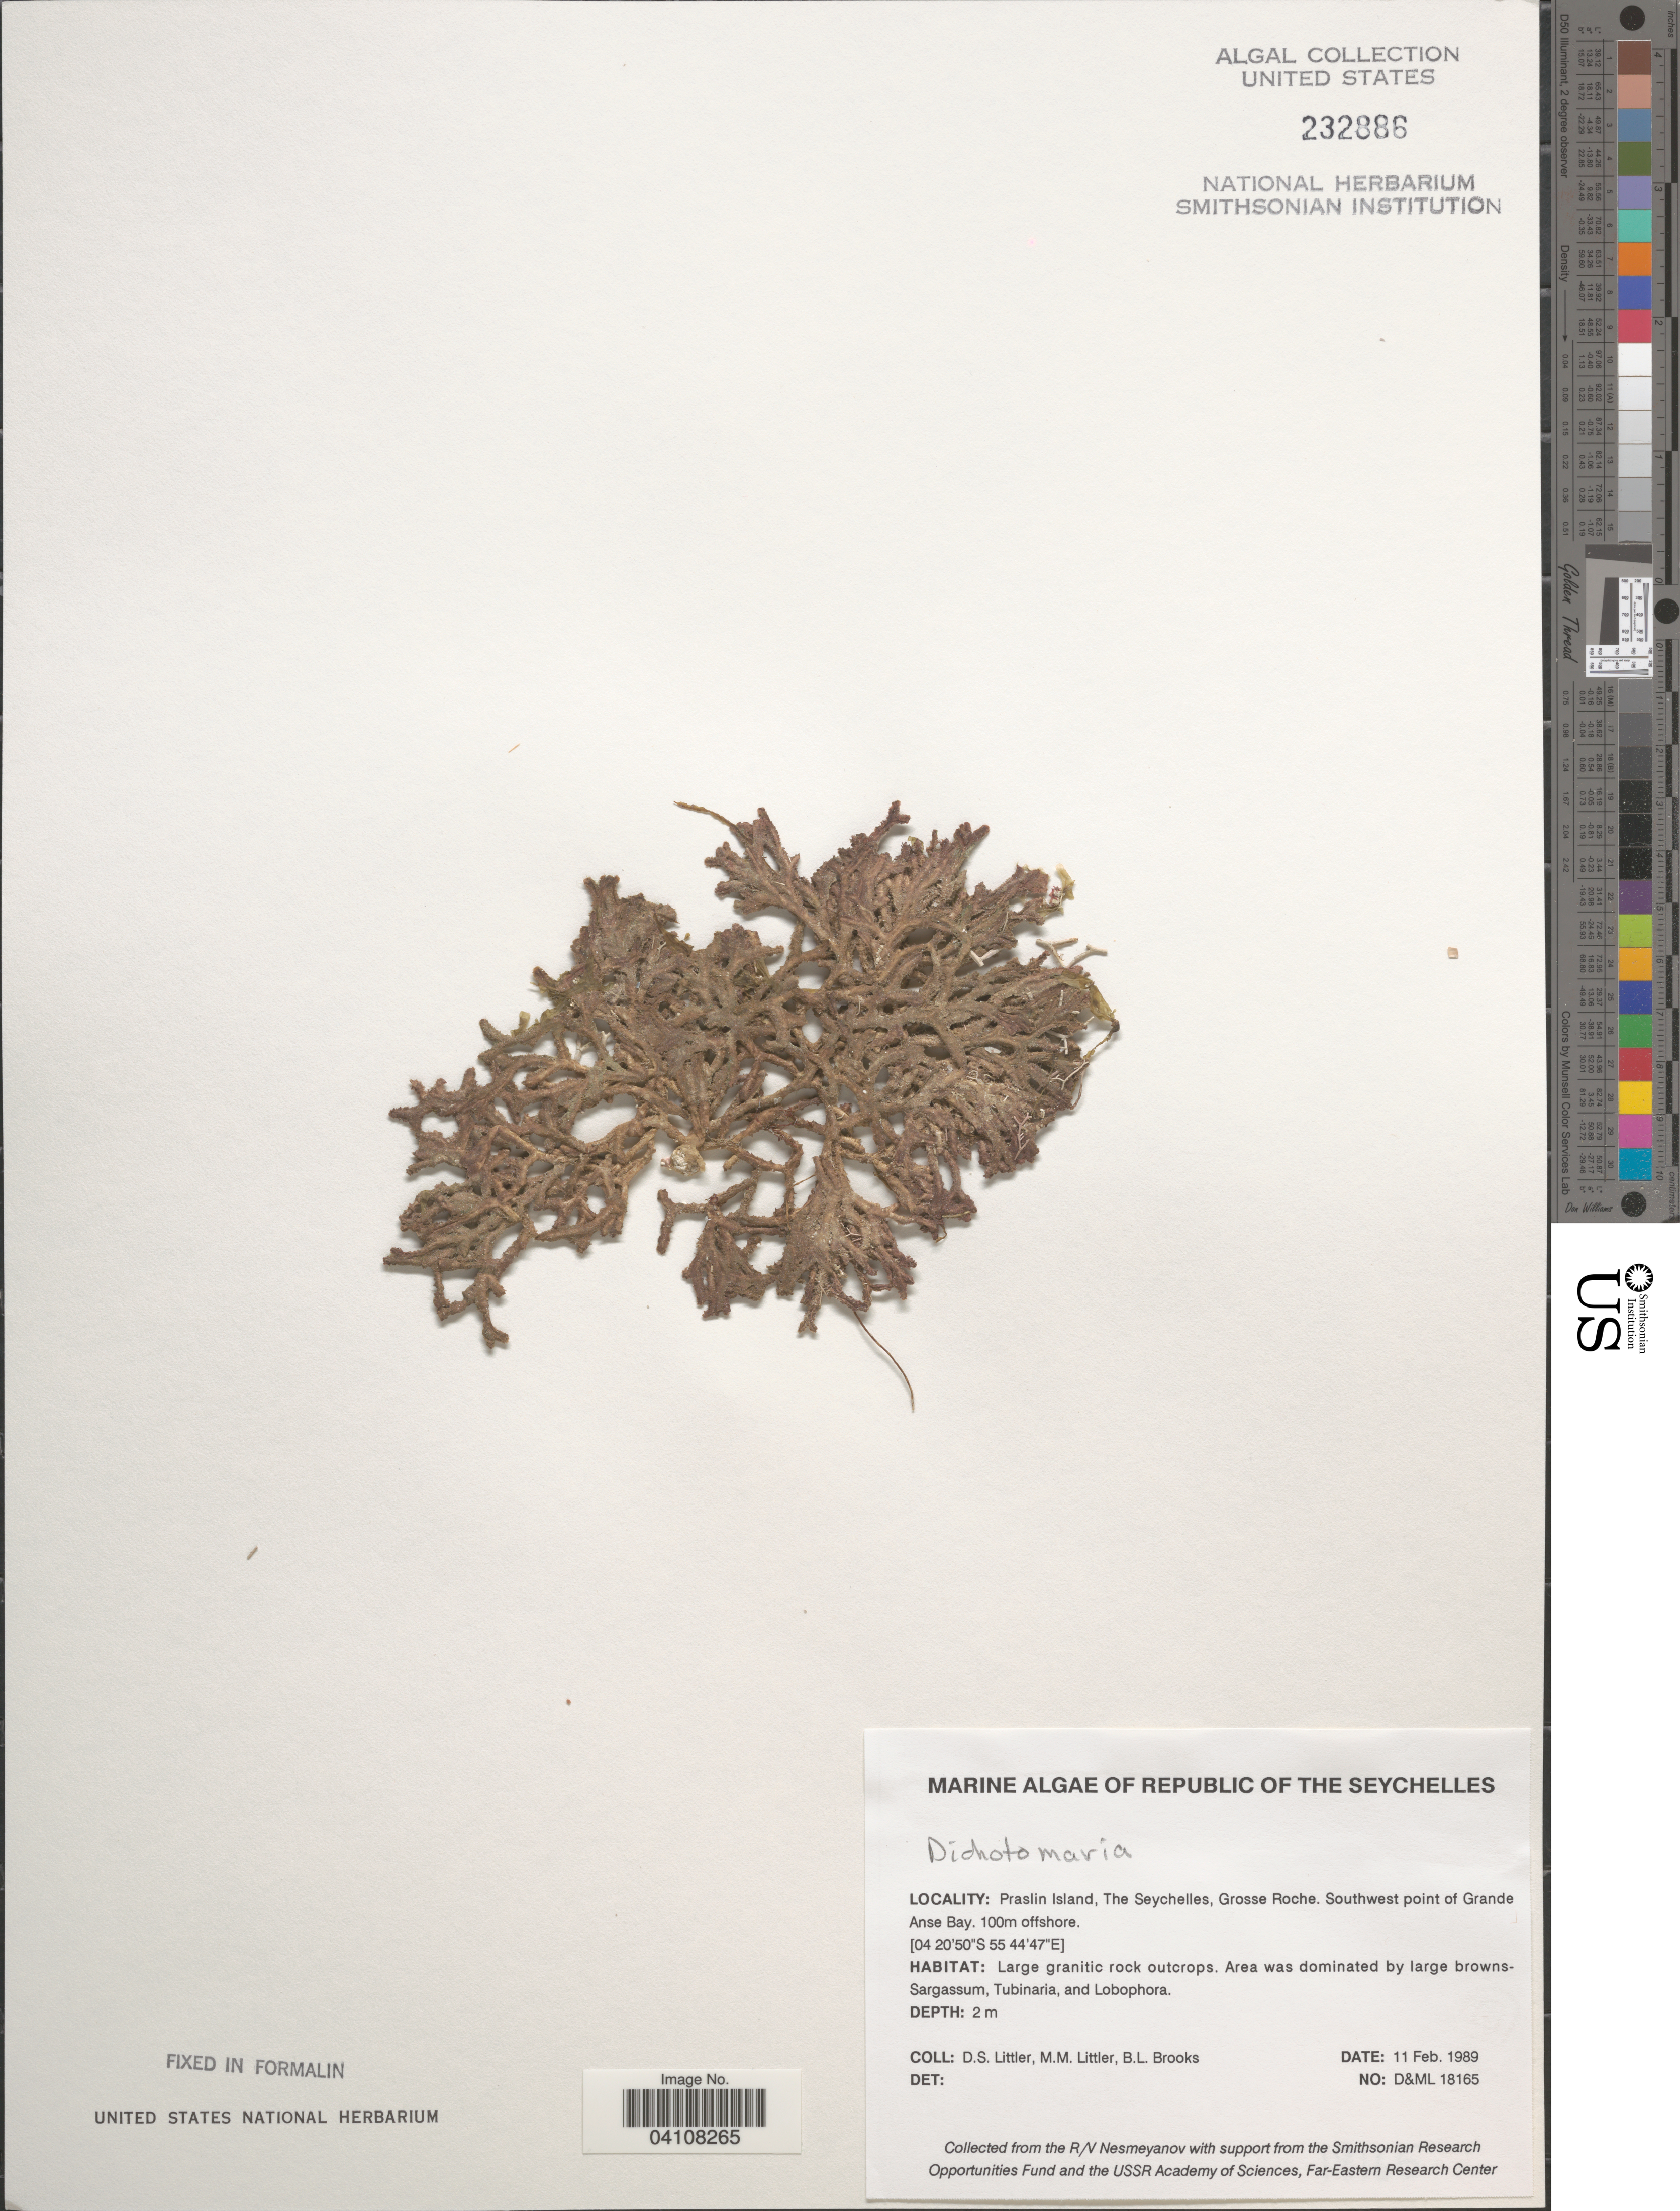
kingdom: Plantae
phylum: Rhodophyta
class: Florideophyceae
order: Nemaliales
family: Galaxauraceae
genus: Dichotomaria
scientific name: Dichotomaria sp.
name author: in Arai et al.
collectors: D. S. Littler & B. Brooks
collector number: D&ML18165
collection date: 1989-02-11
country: Seychelles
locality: Republic of The Seychelles. Praslin Island, Grosse Roche. Southwest point of Grande Anse Bay. 100m offshore.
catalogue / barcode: US 232886